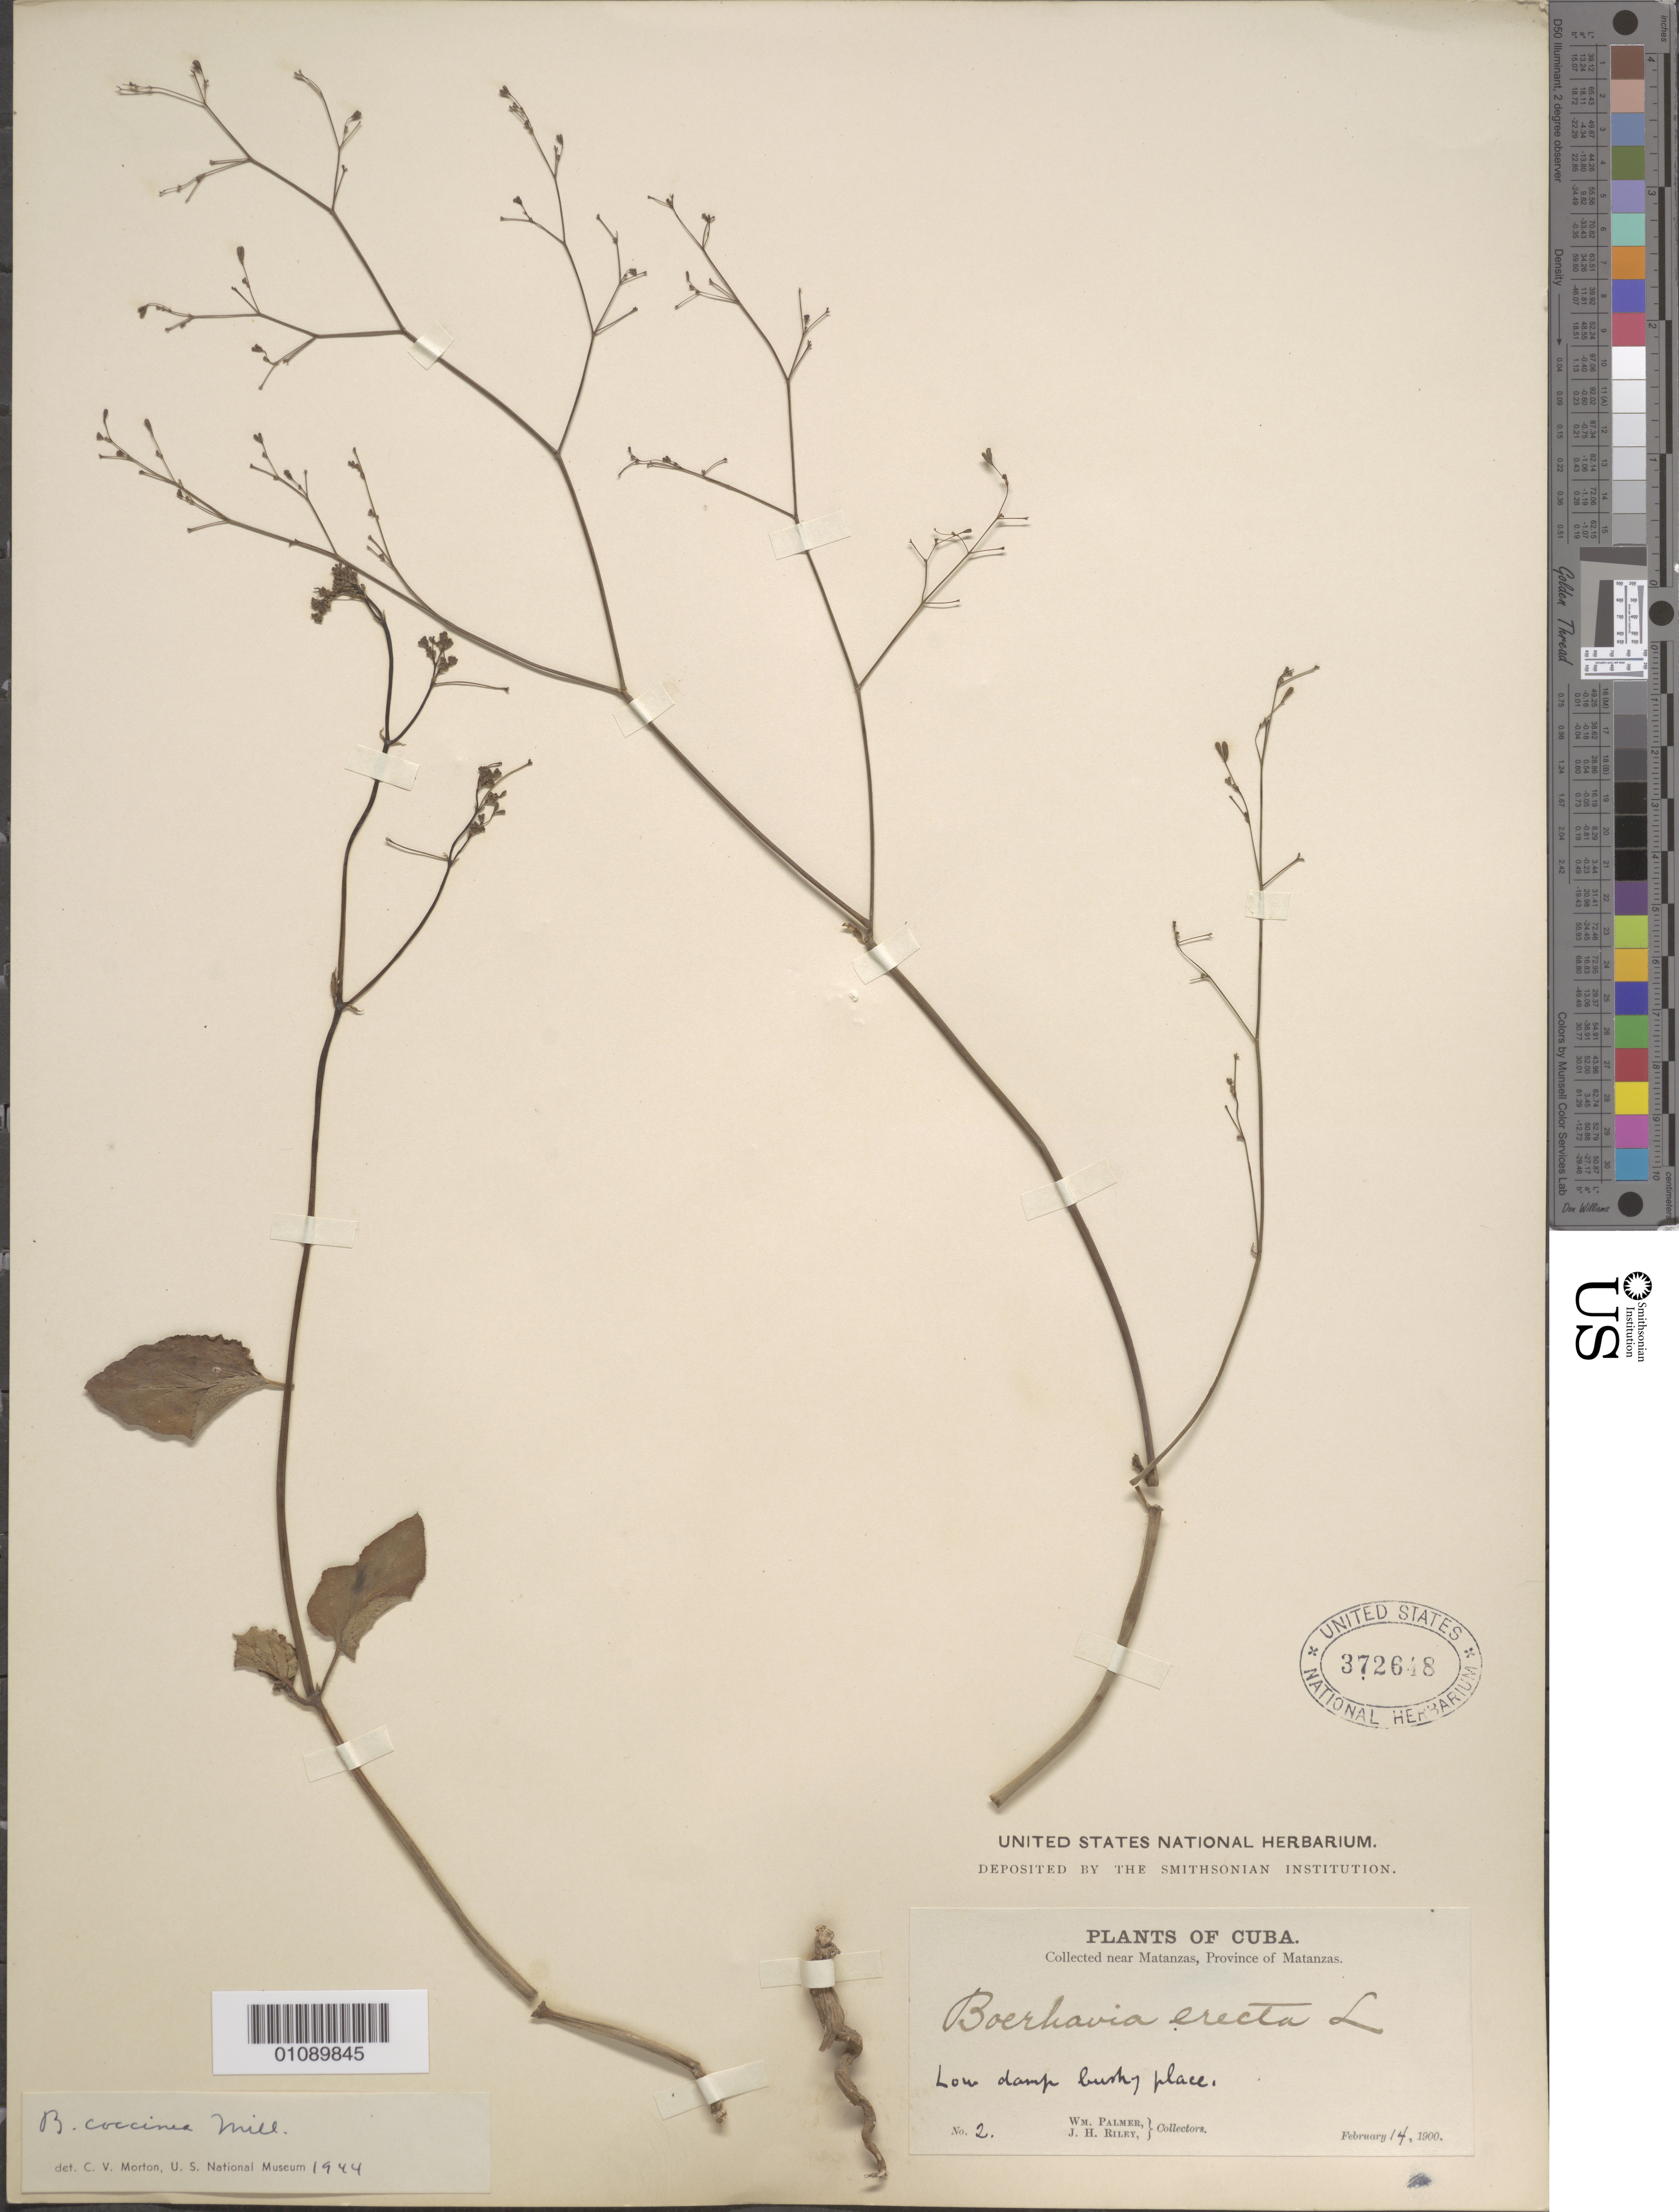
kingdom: Plantae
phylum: Tracheophyta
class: Magnoliopsida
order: Caryophyllales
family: Nyctaginaceae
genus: Boerhavia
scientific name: Boerhavia coccinea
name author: Mill.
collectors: W. Palmer & J. H. Riley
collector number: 2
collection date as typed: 14 Feb 1900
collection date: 1900-02-14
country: Cuba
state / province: Matanzas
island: Cuba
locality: Near Matanzas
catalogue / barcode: US 372648